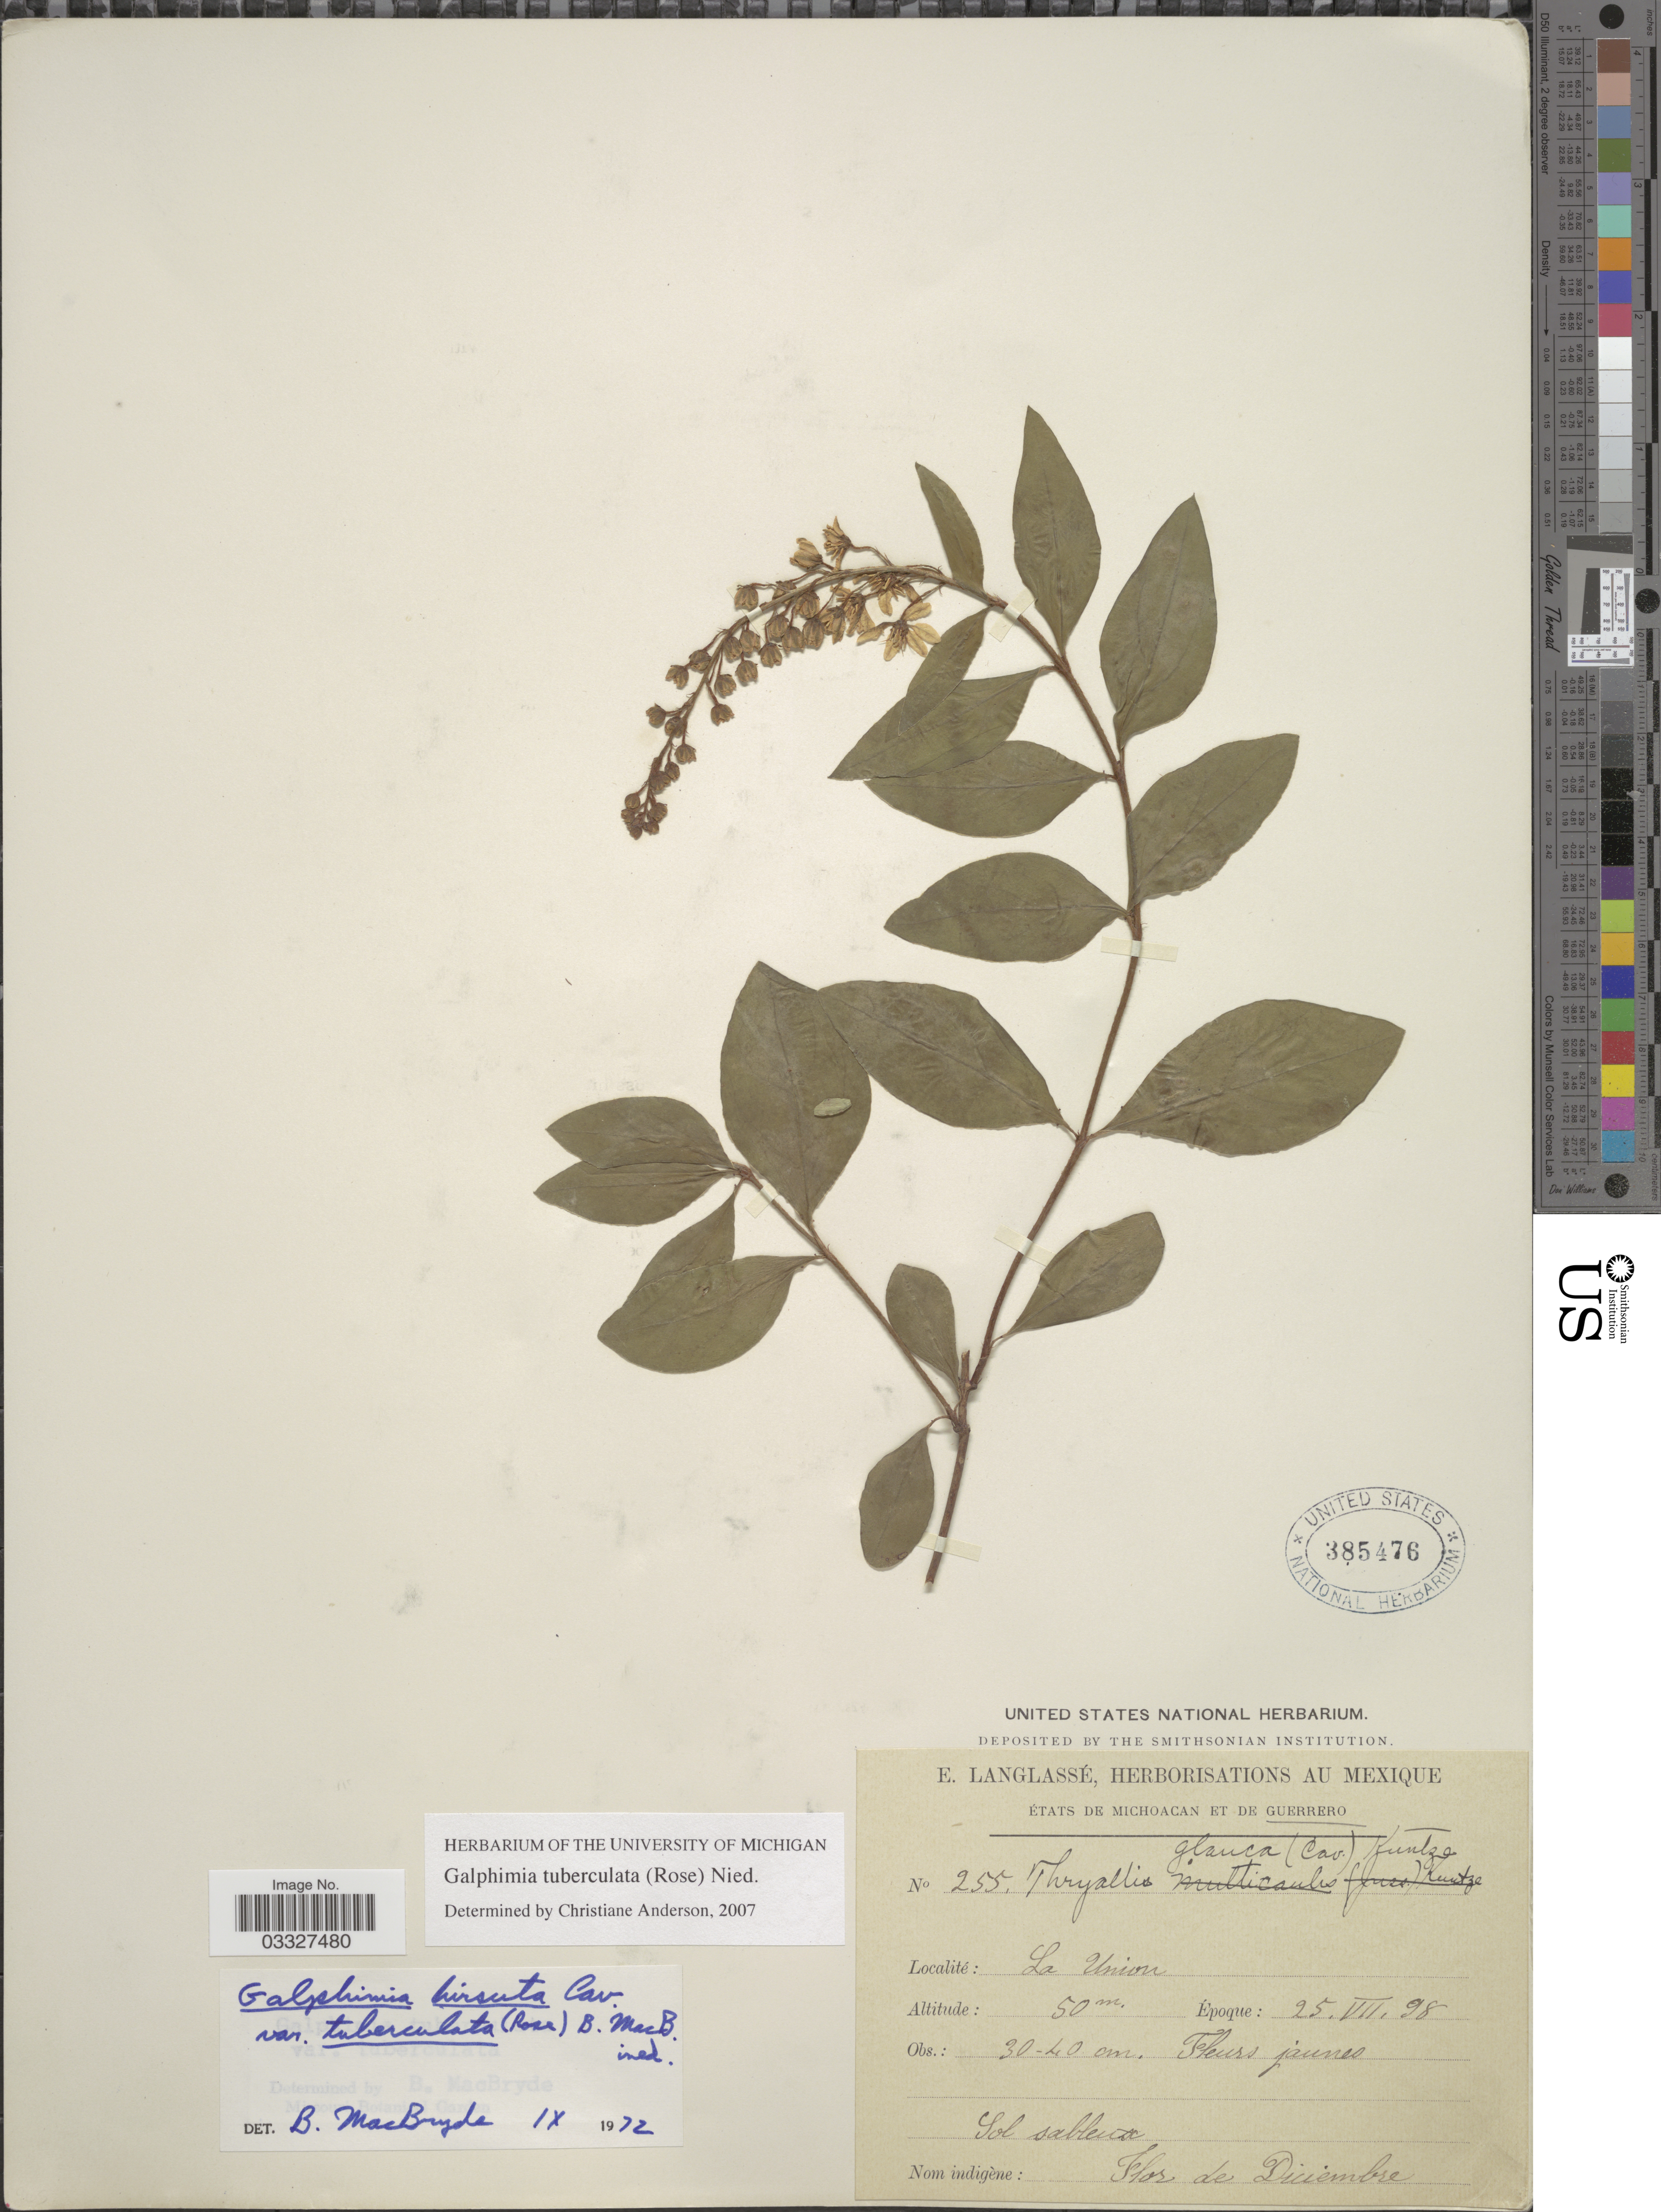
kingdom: Plantae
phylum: Tracheophyta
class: Magnoliopsida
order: Malpighiales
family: Malpighiaceae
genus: Galphimia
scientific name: Galphimia tuberculata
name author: (Rose) Nied.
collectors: E. Langlassé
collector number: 255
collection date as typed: Transcribed d/m/y: 25/7/98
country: Mexico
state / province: Guerrero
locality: La Union.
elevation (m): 50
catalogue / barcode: US 385476